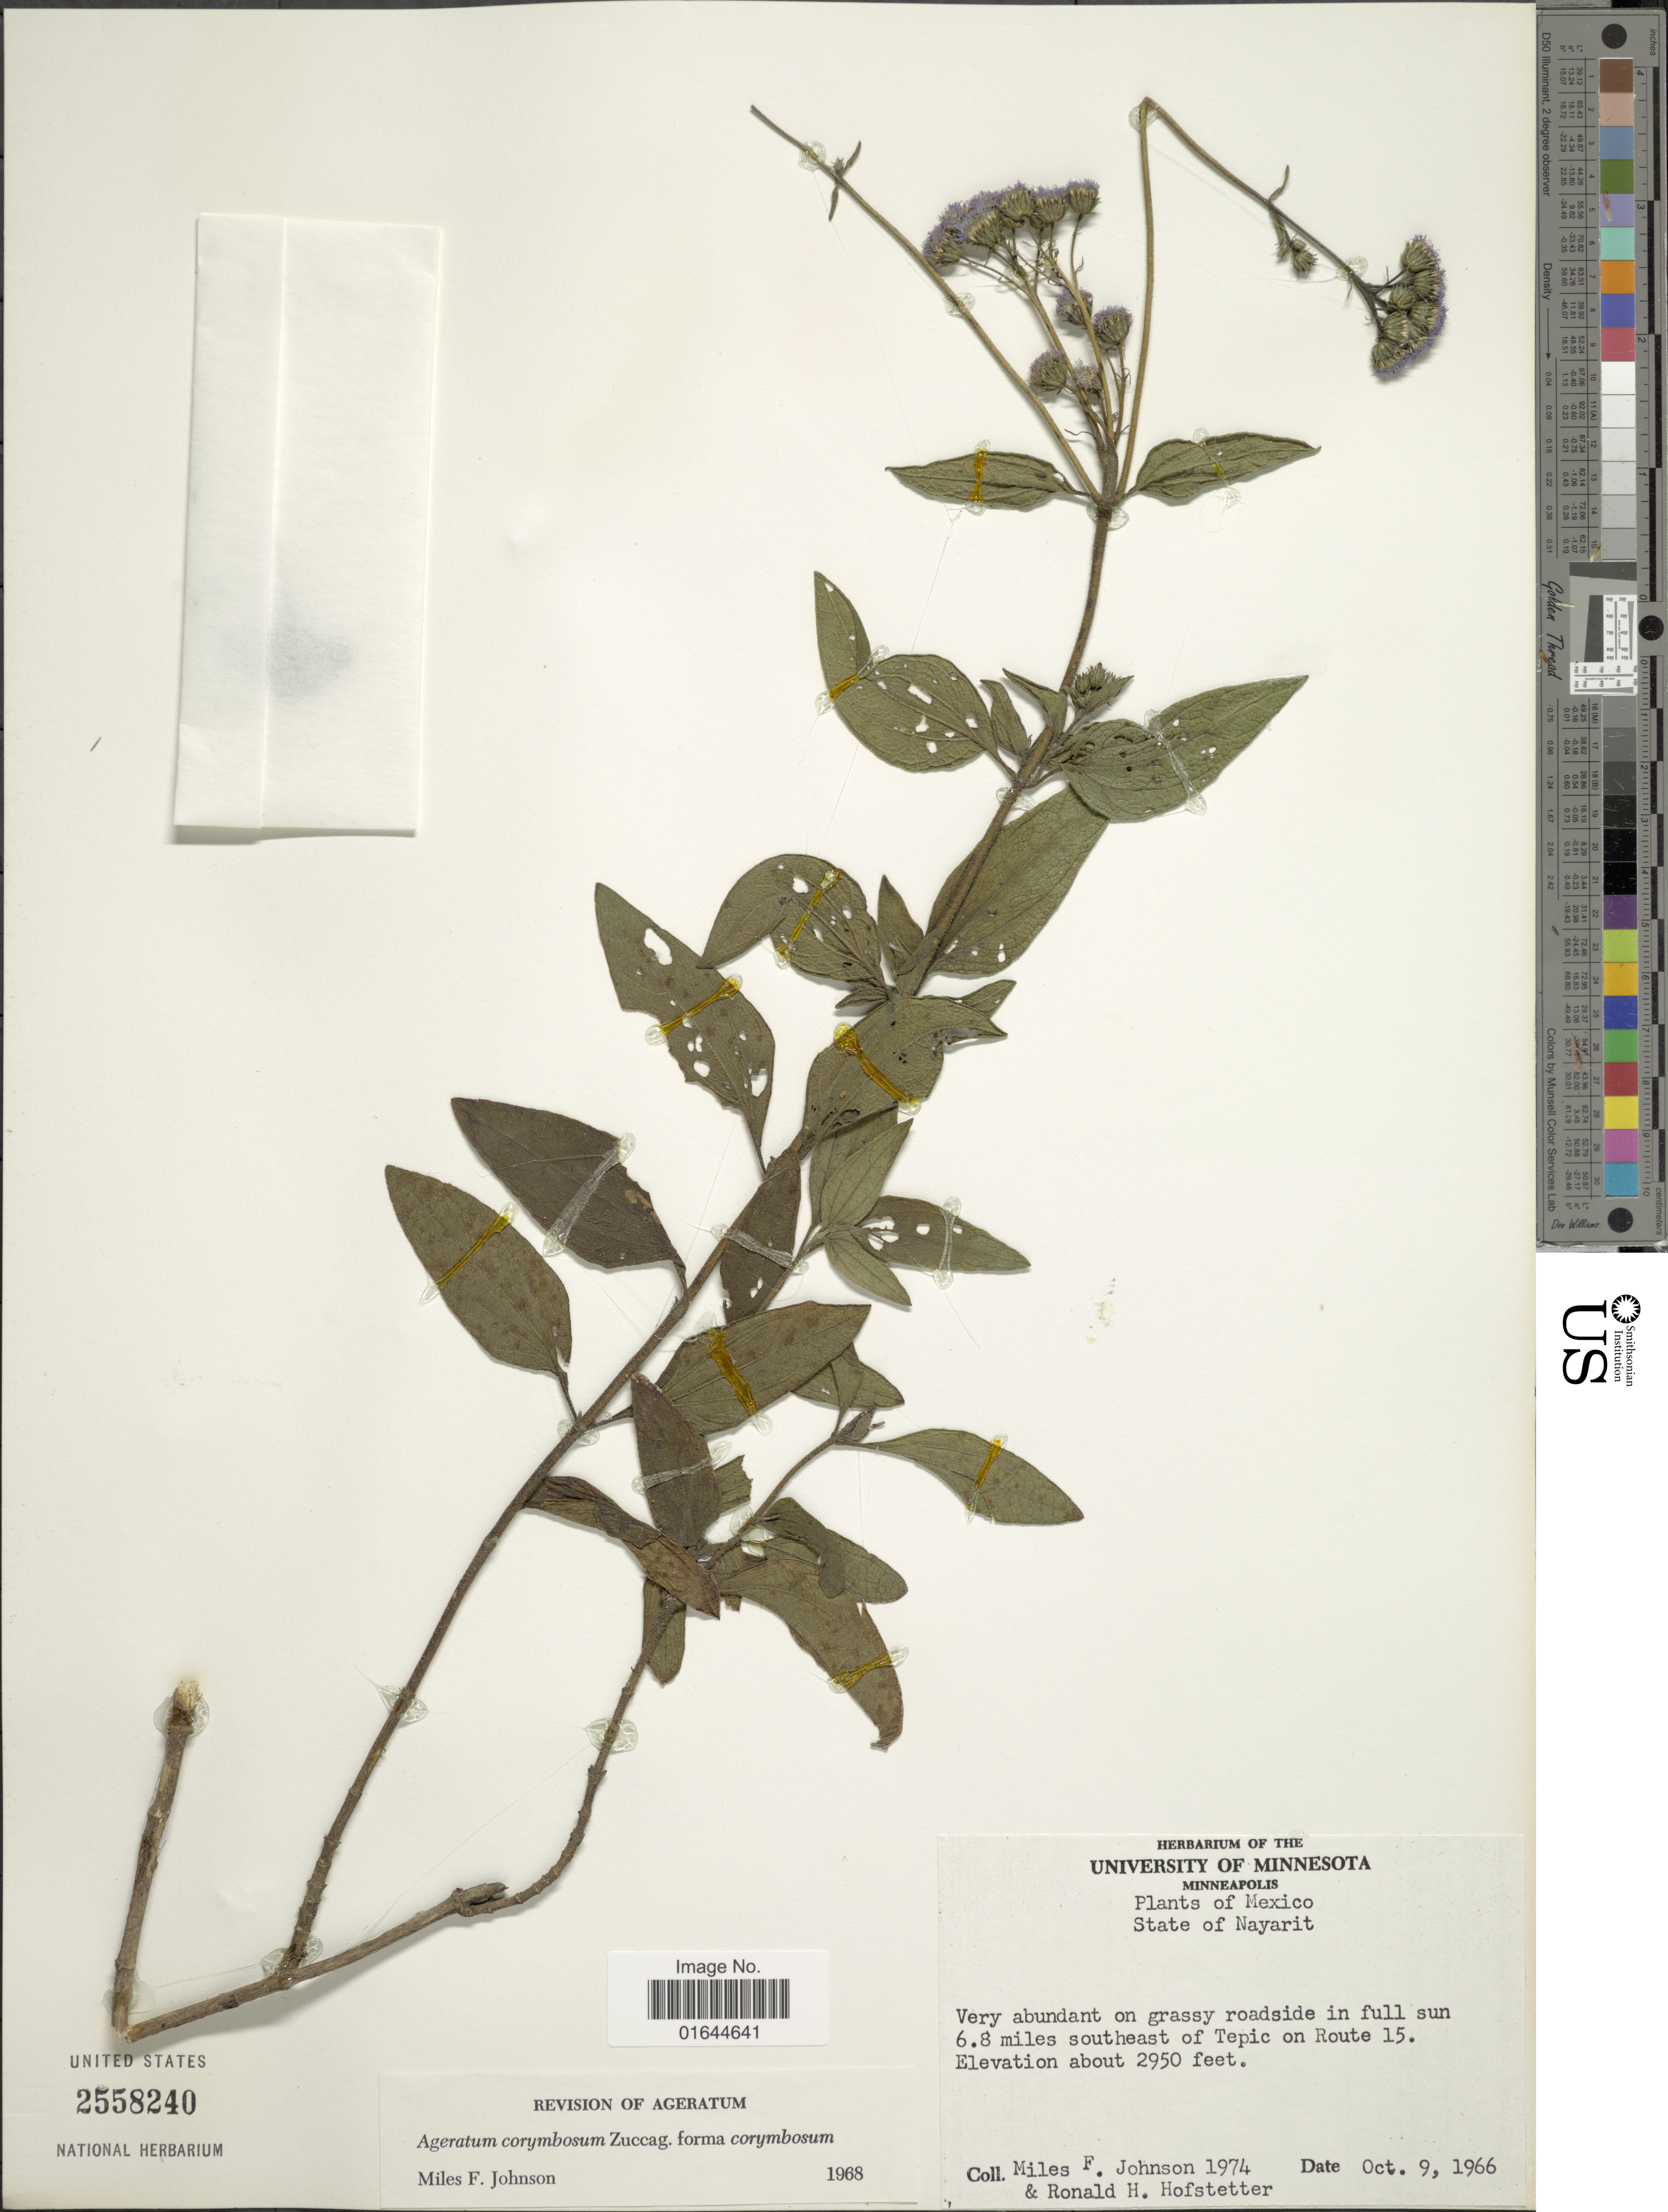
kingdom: Plantae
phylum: Tracheophyta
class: Magnoliopsida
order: Asterales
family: Asteraceae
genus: Ageratum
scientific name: Ageratum corymbosum f. corymbosum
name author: Zuccagni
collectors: M. F. Johnson & R. Hofstetter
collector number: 1974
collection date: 1966-10-09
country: Mexico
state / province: Nayarit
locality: Mexico, State of Nayarit. 6.8 miles southeast of Tepic on Route 15.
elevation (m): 899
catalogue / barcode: US 2558240